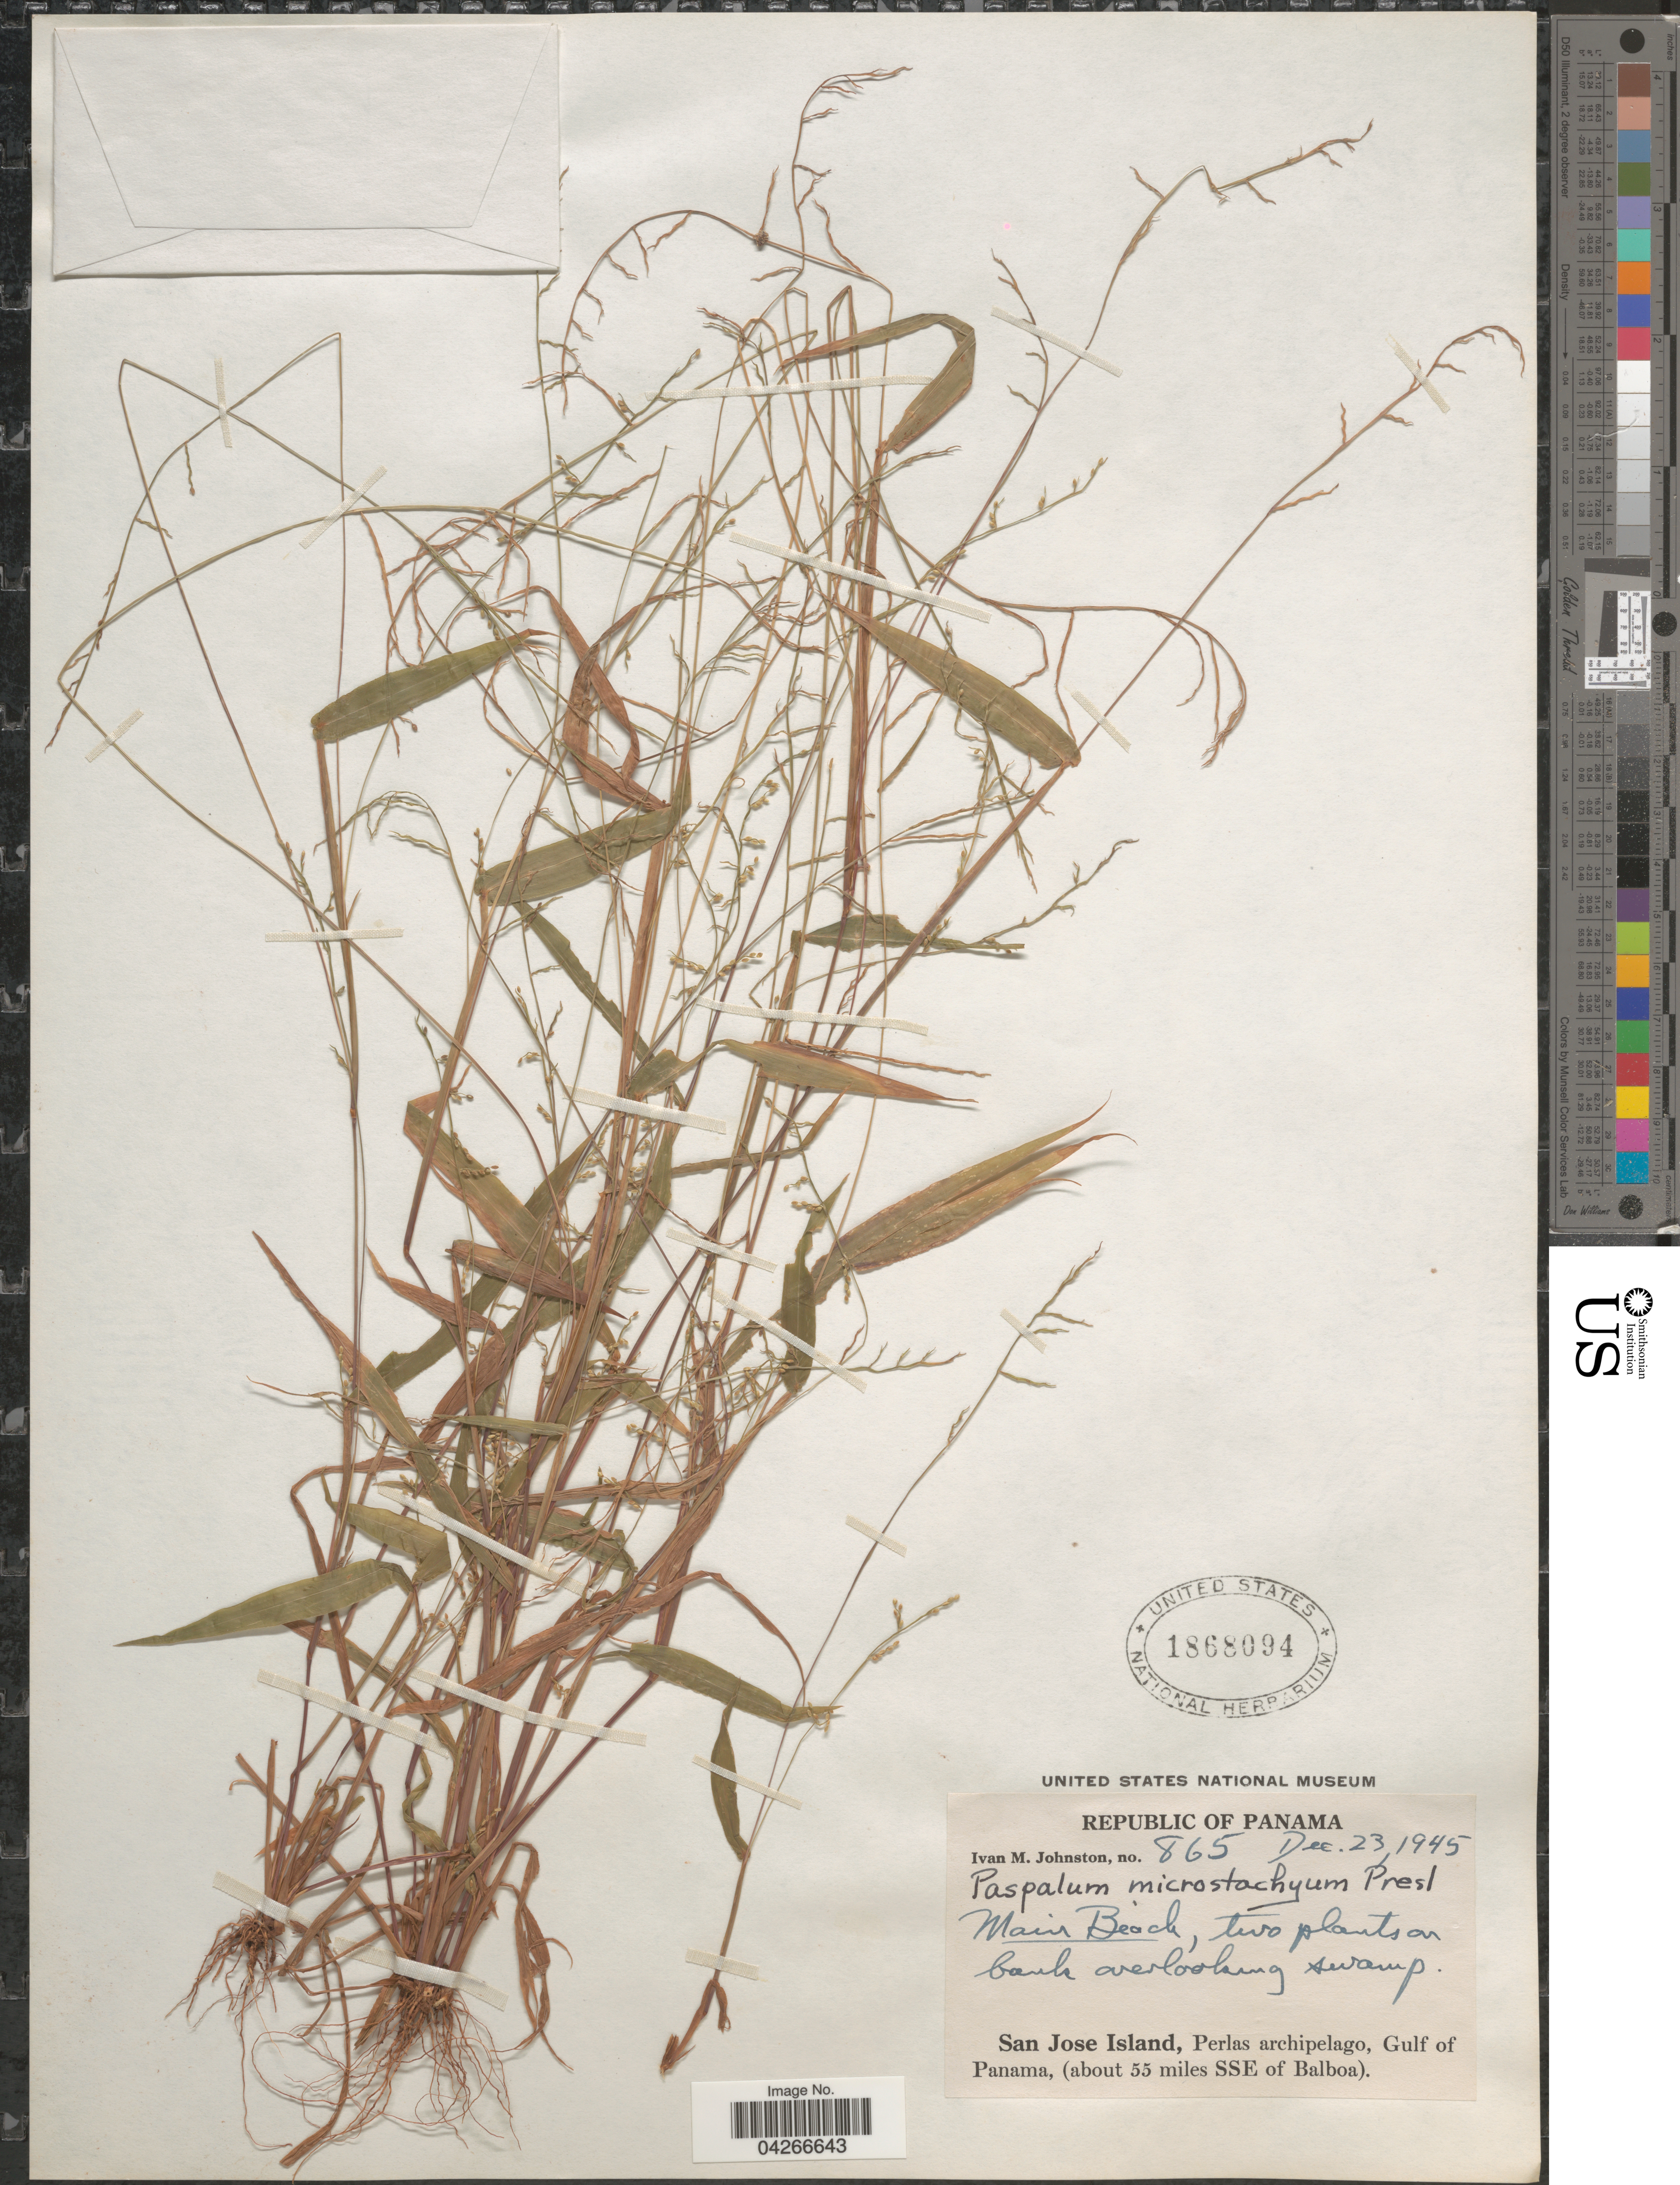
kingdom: Plantae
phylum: Tracheophyta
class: Liliopsida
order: Poales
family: Poaceae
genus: Paspalum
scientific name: Paspalum microstachyum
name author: J. Presl in C. Presl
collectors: I.M. Johnston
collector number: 865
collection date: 1945-12-23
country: Panama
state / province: Panamá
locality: Republic of Panama. Main Beach. San Jose Island, Perlas archipelago, Gulf of Panama, (about 55 miles SSE of Balboa).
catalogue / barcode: US 1868094